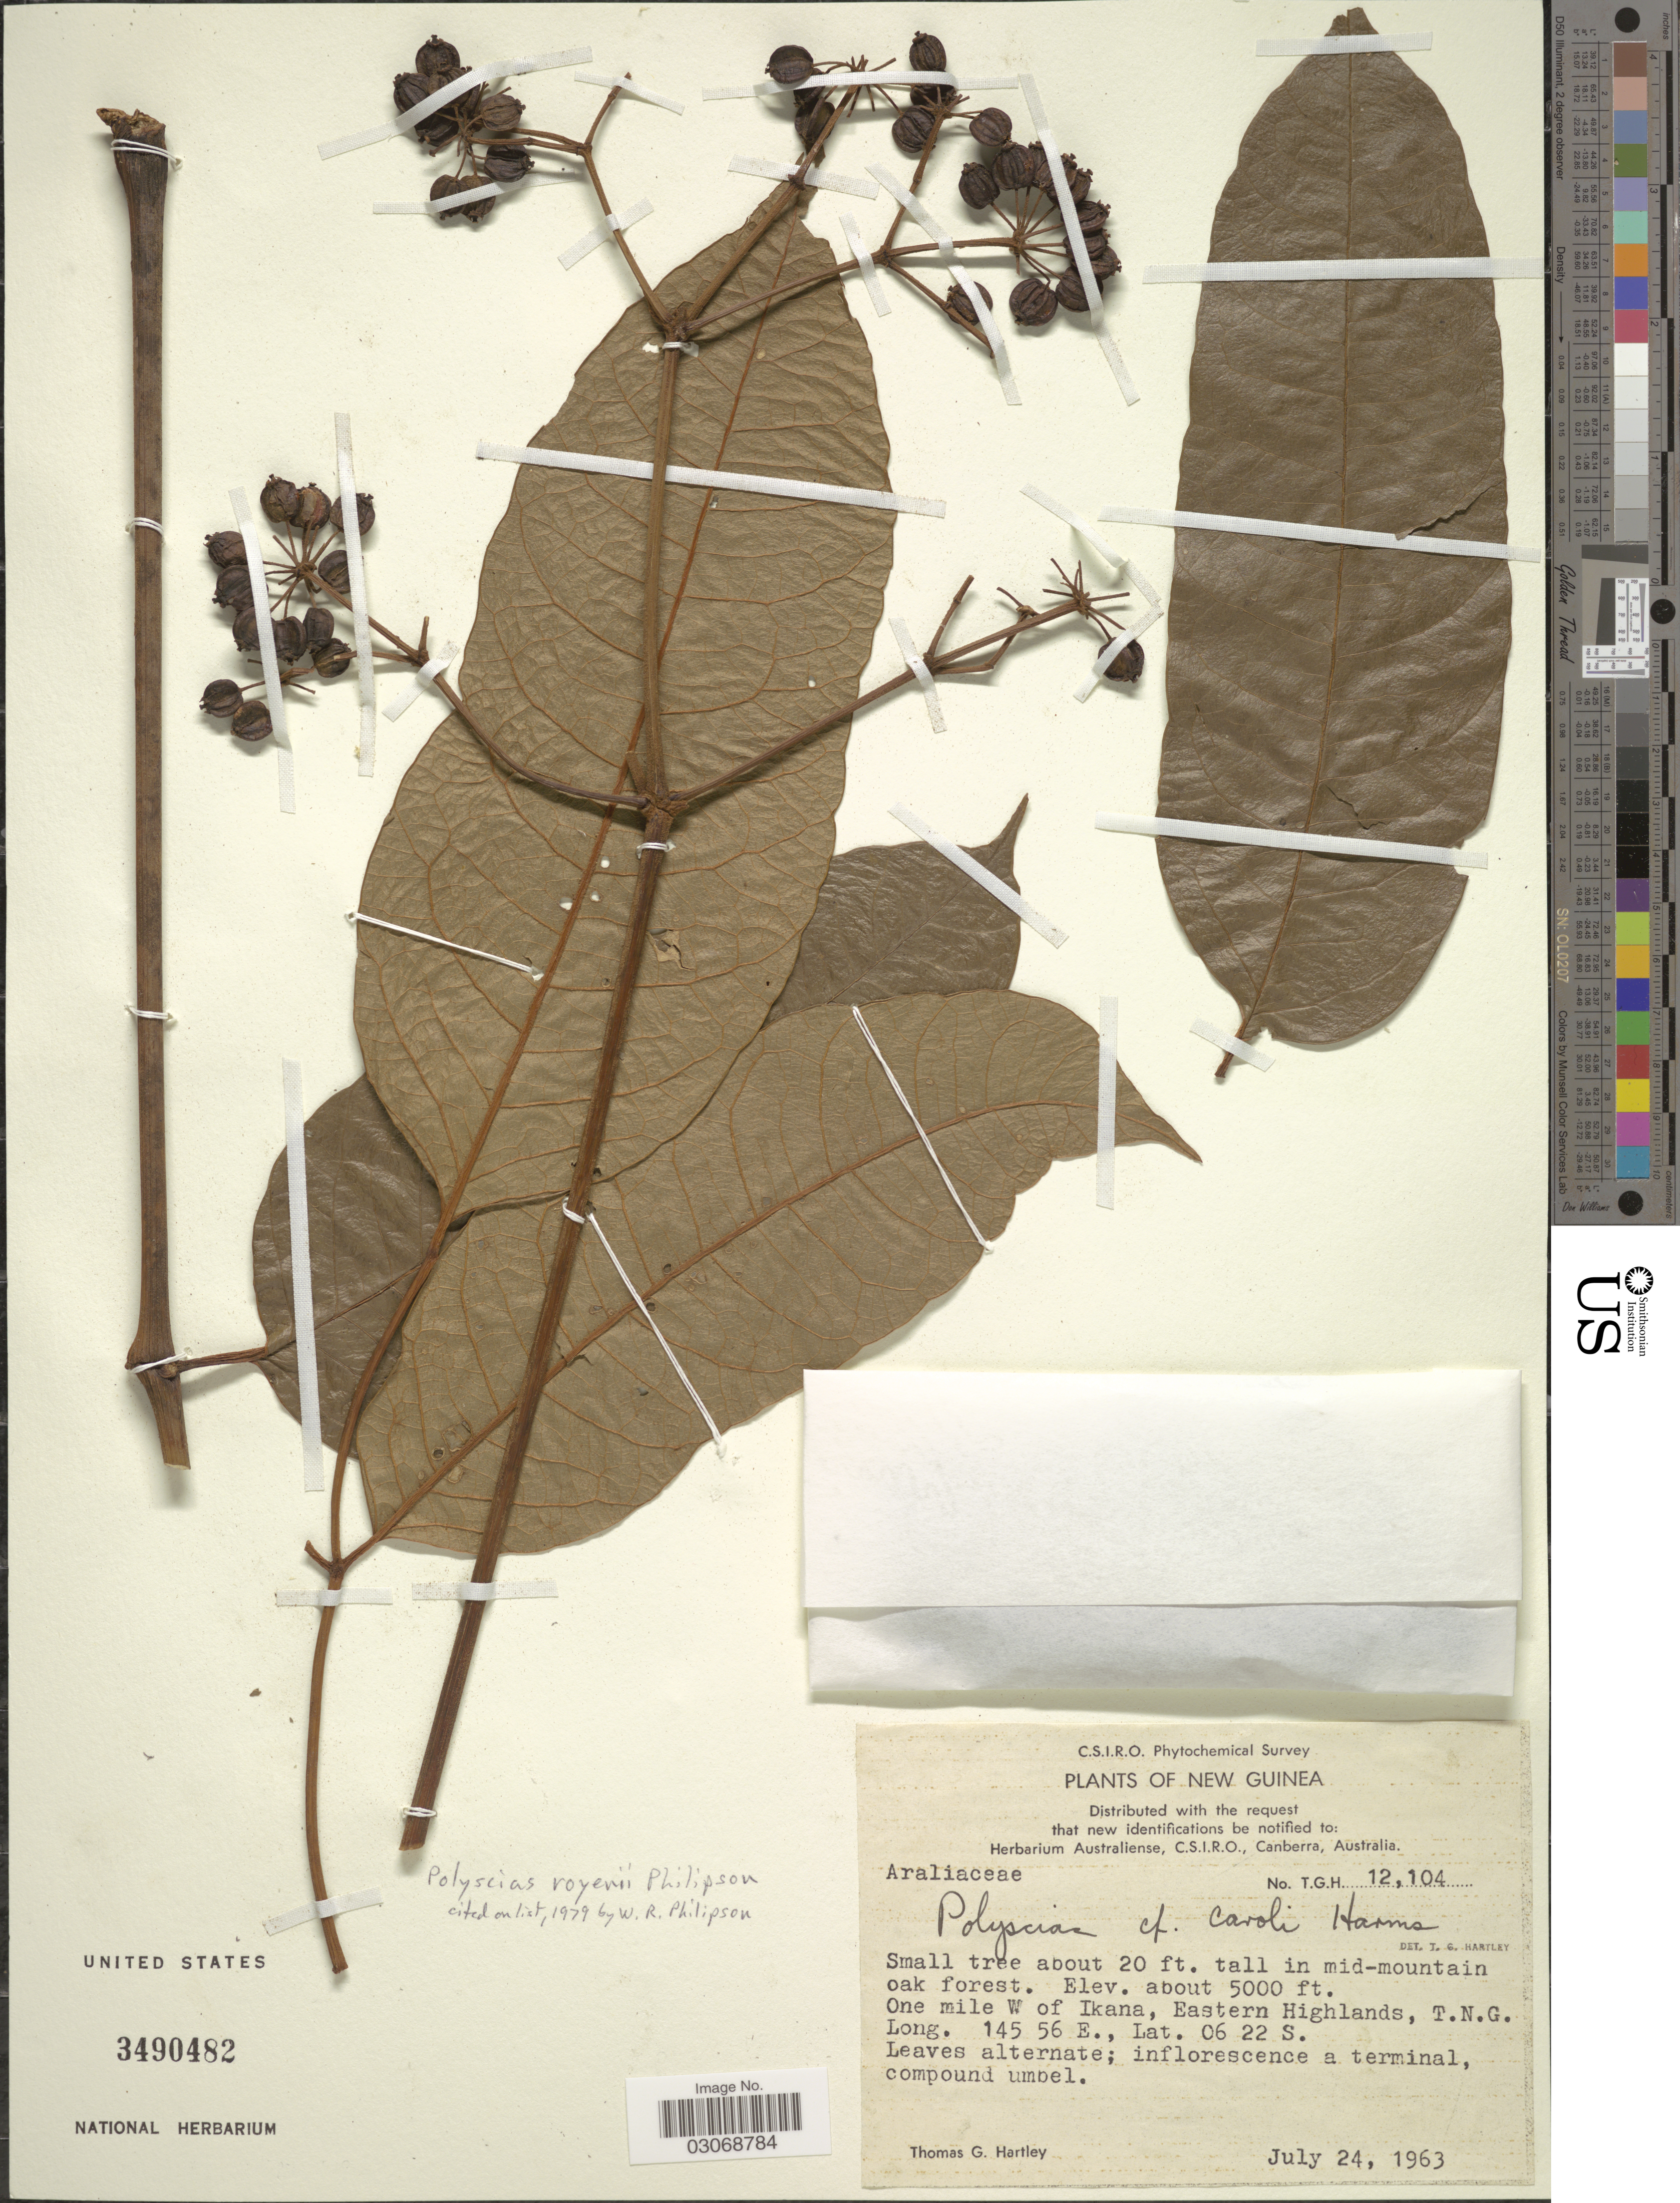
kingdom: Plantae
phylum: Tracheophyta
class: Magnoliopsida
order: Apiales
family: Araliaceae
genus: Polyscias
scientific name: Polyscias royenii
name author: Philipson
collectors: T. G. Hartley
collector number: TGH12104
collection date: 1963-07-24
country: Papua New Guinea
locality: New Guinea, One mile W of Ikana, Eastern Highlands, T.N.G.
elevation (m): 1524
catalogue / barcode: US 3490482